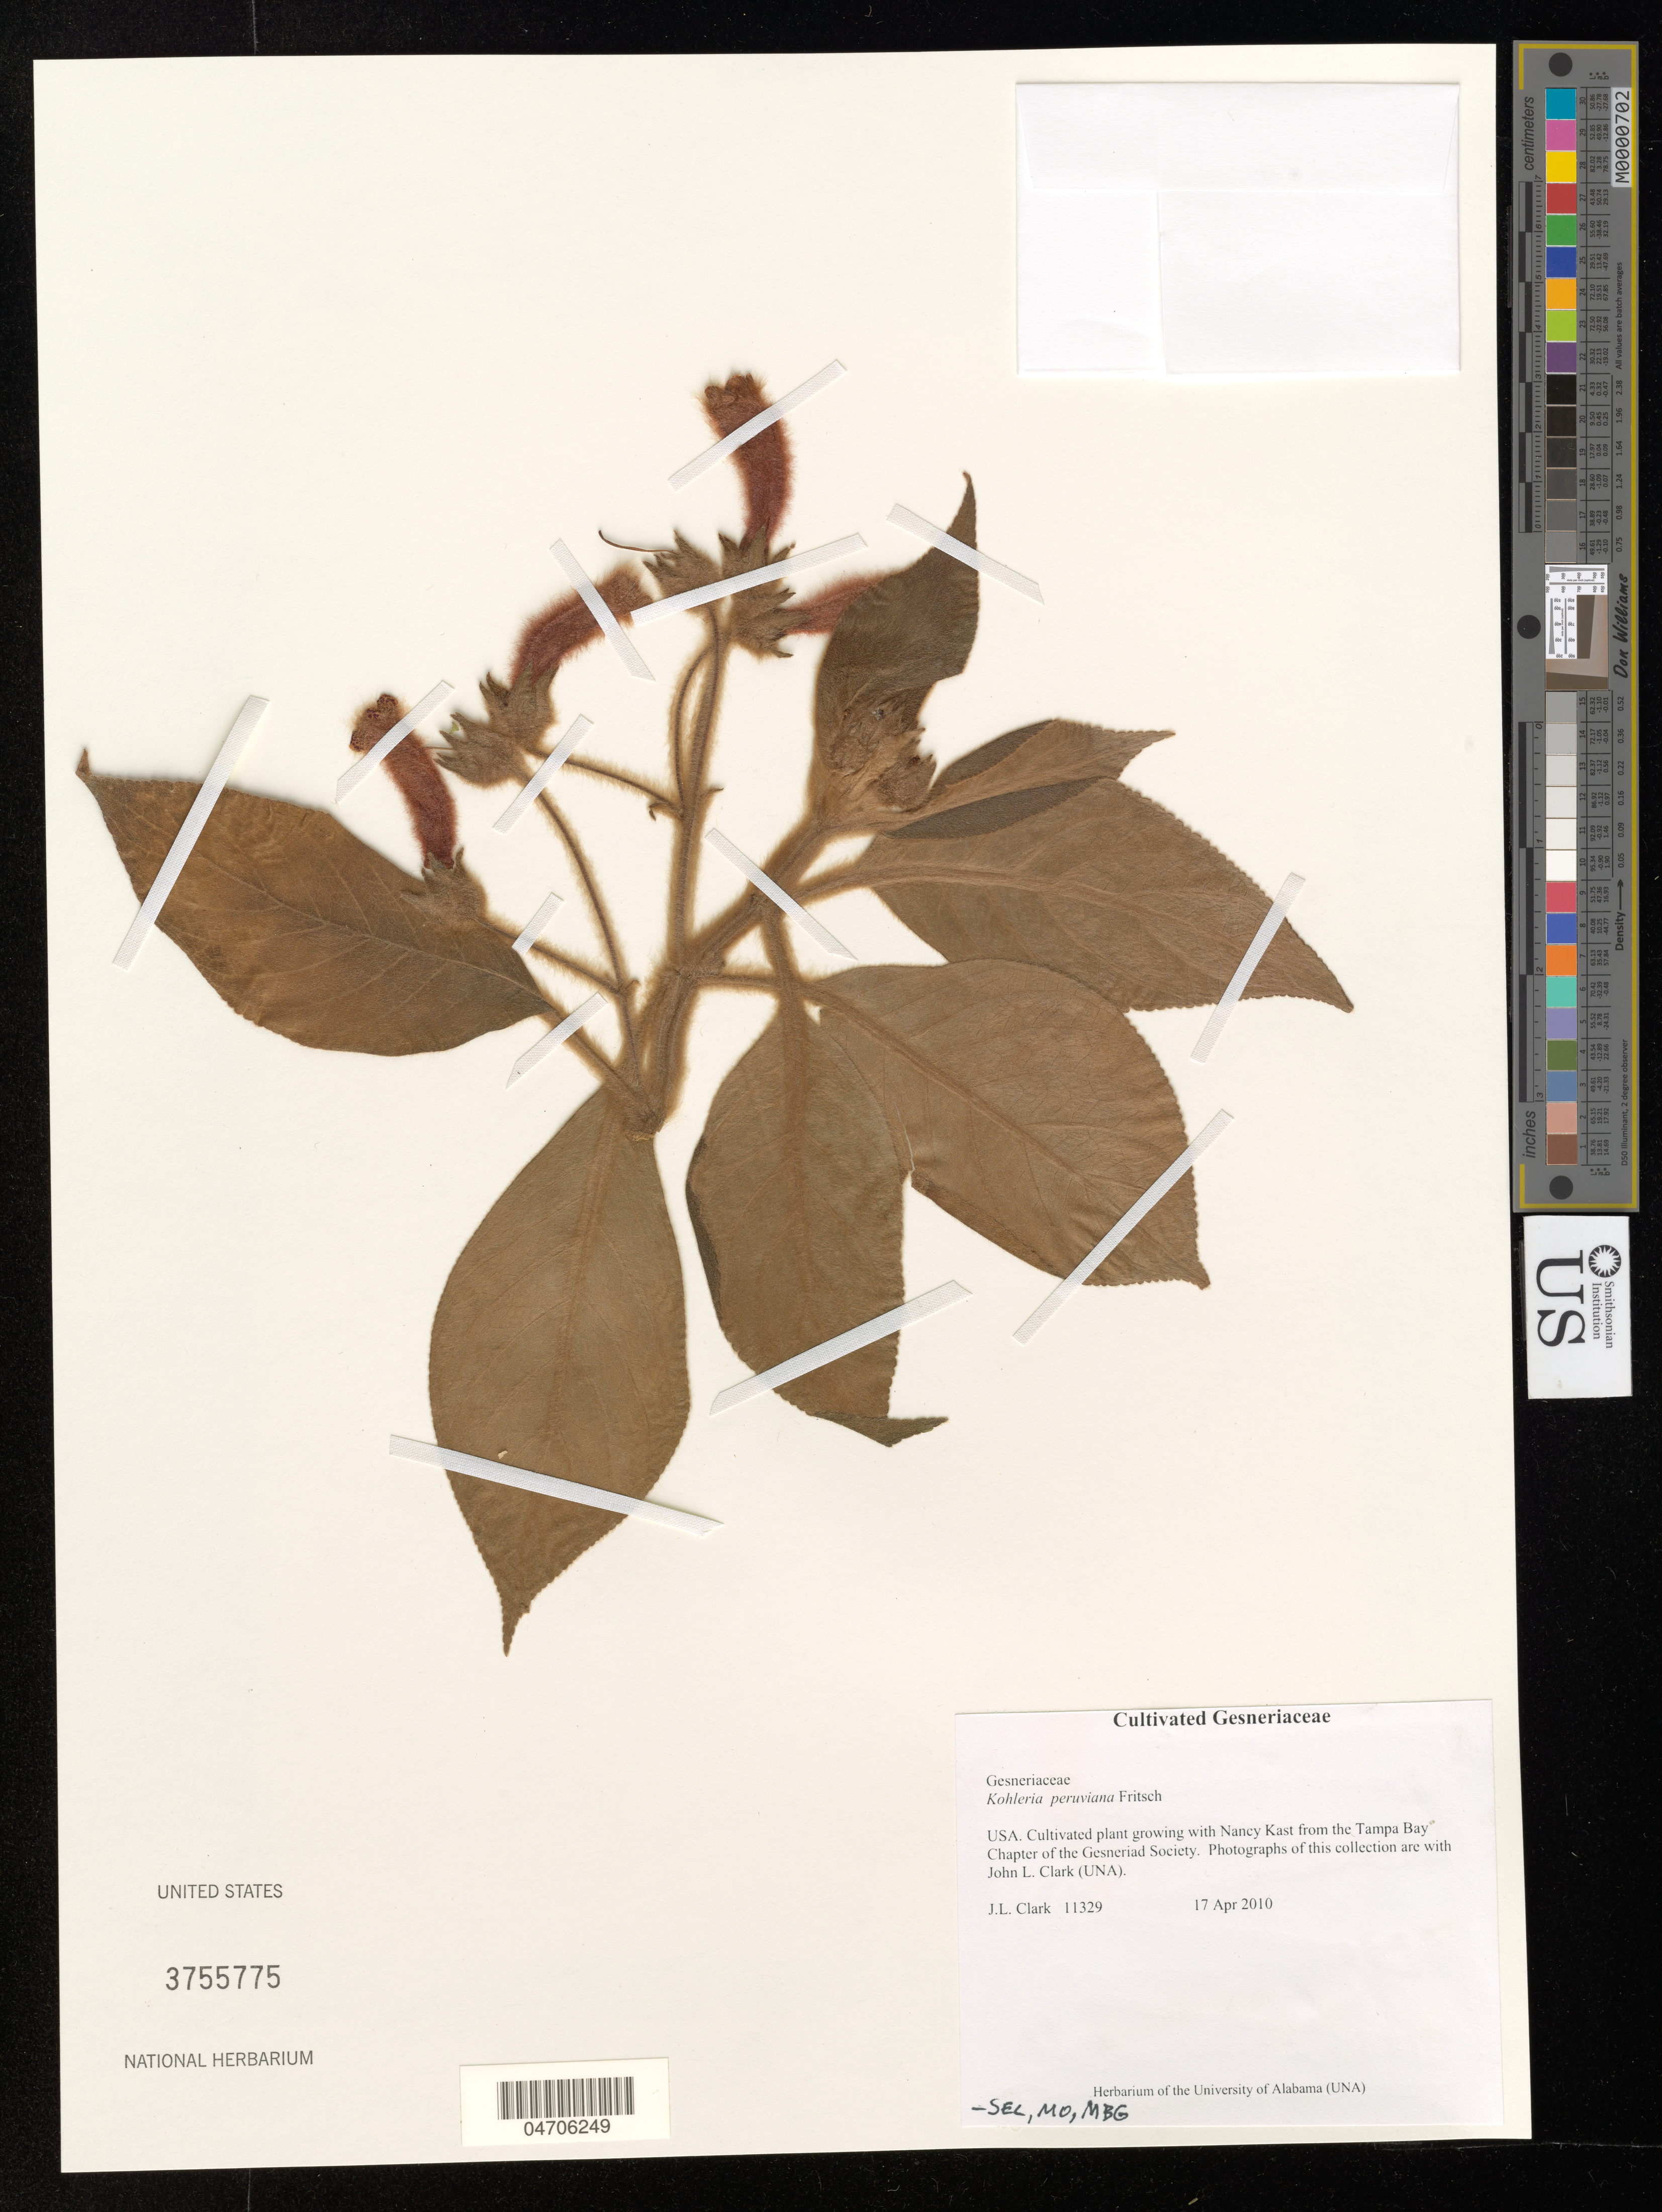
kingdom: Plantae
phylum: Tracheophyta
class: Magnoliopsida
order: Lamiales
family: Gesneriaceae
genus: Kohleria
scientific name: Kohleria peruviana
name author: Fritsch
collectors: J. L. Clark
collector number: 11329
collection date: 2010-04-17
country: United States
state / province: Florida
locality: Cultivated plant growing with Nancy Kast from the Tampa Bay Chapter of the Gesneriad Society.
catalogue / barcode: US 3755775